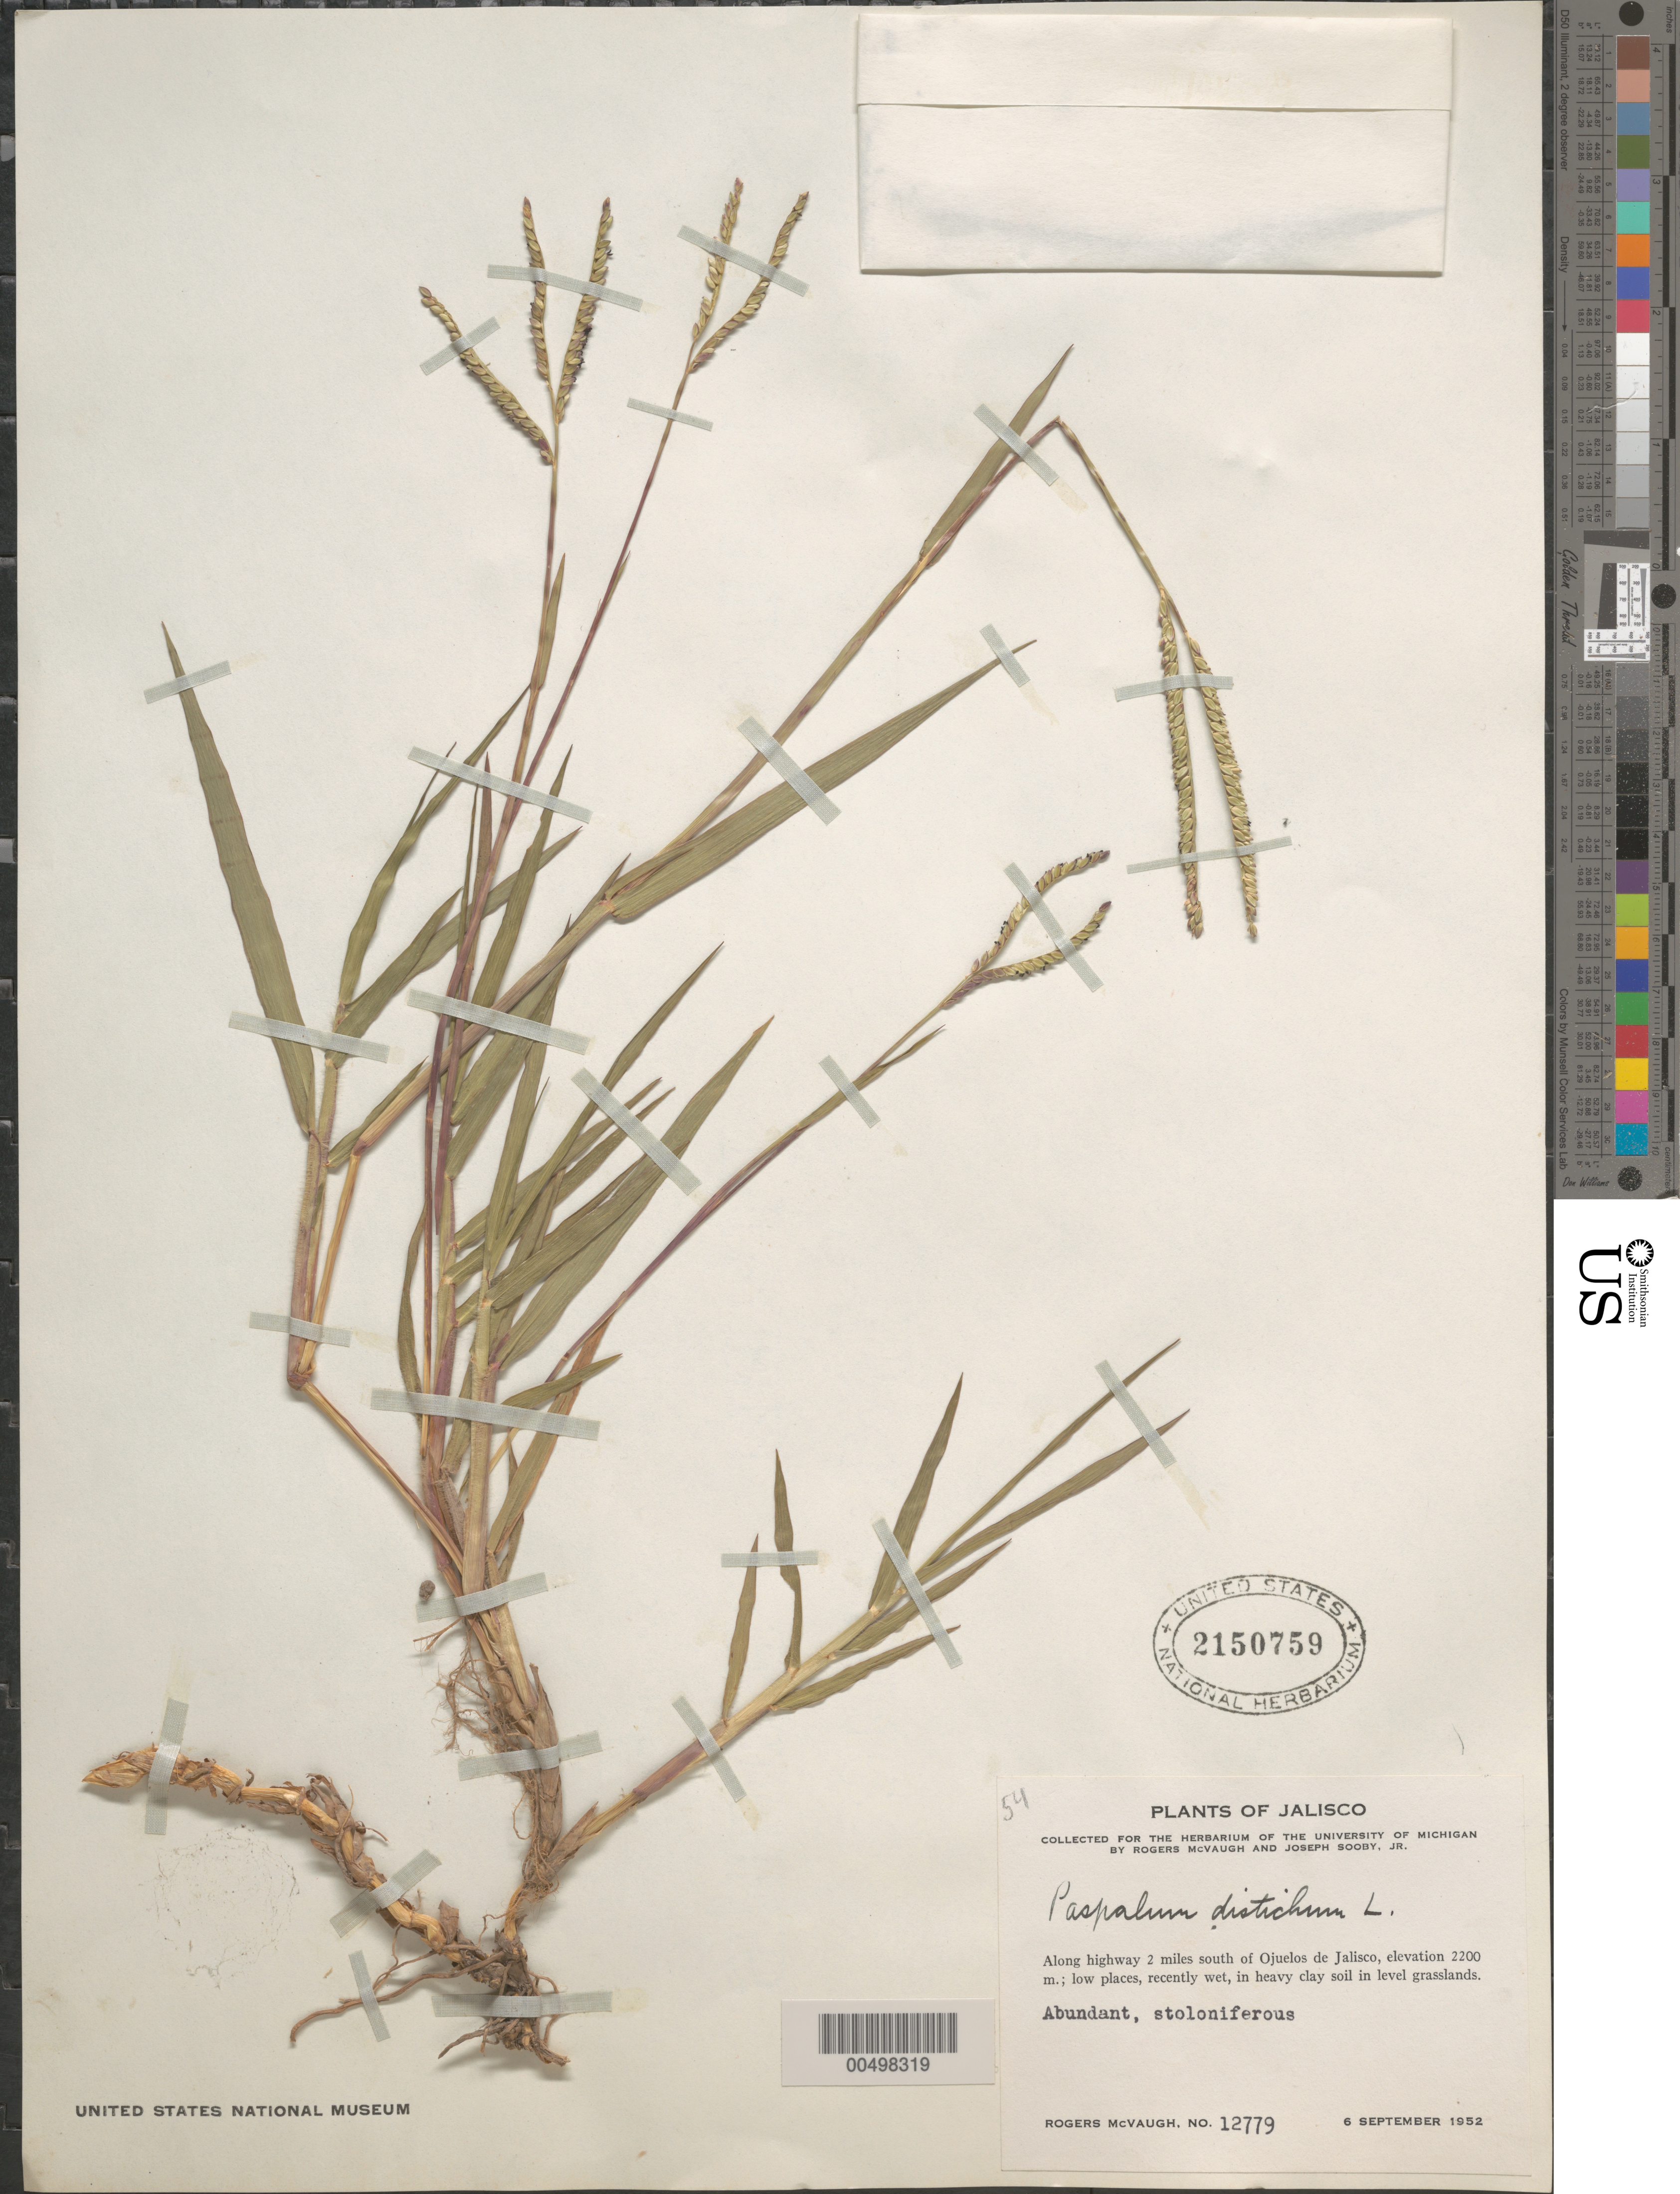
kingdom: Plantae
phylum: Tracheophyta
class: Liliopsida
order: Poales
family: Poaceae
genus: Paspalum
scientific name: Paspalum paspaloides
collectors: R. McVaugh & J. Sooby Jr.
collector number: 12779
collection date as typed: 6 Sep 1952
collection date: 1952-09-06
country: Mexico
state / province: Jalisco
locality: Along hwy 2 mi S of Ojuelos de Jalisco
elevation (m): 2200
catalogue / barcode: US 2150759